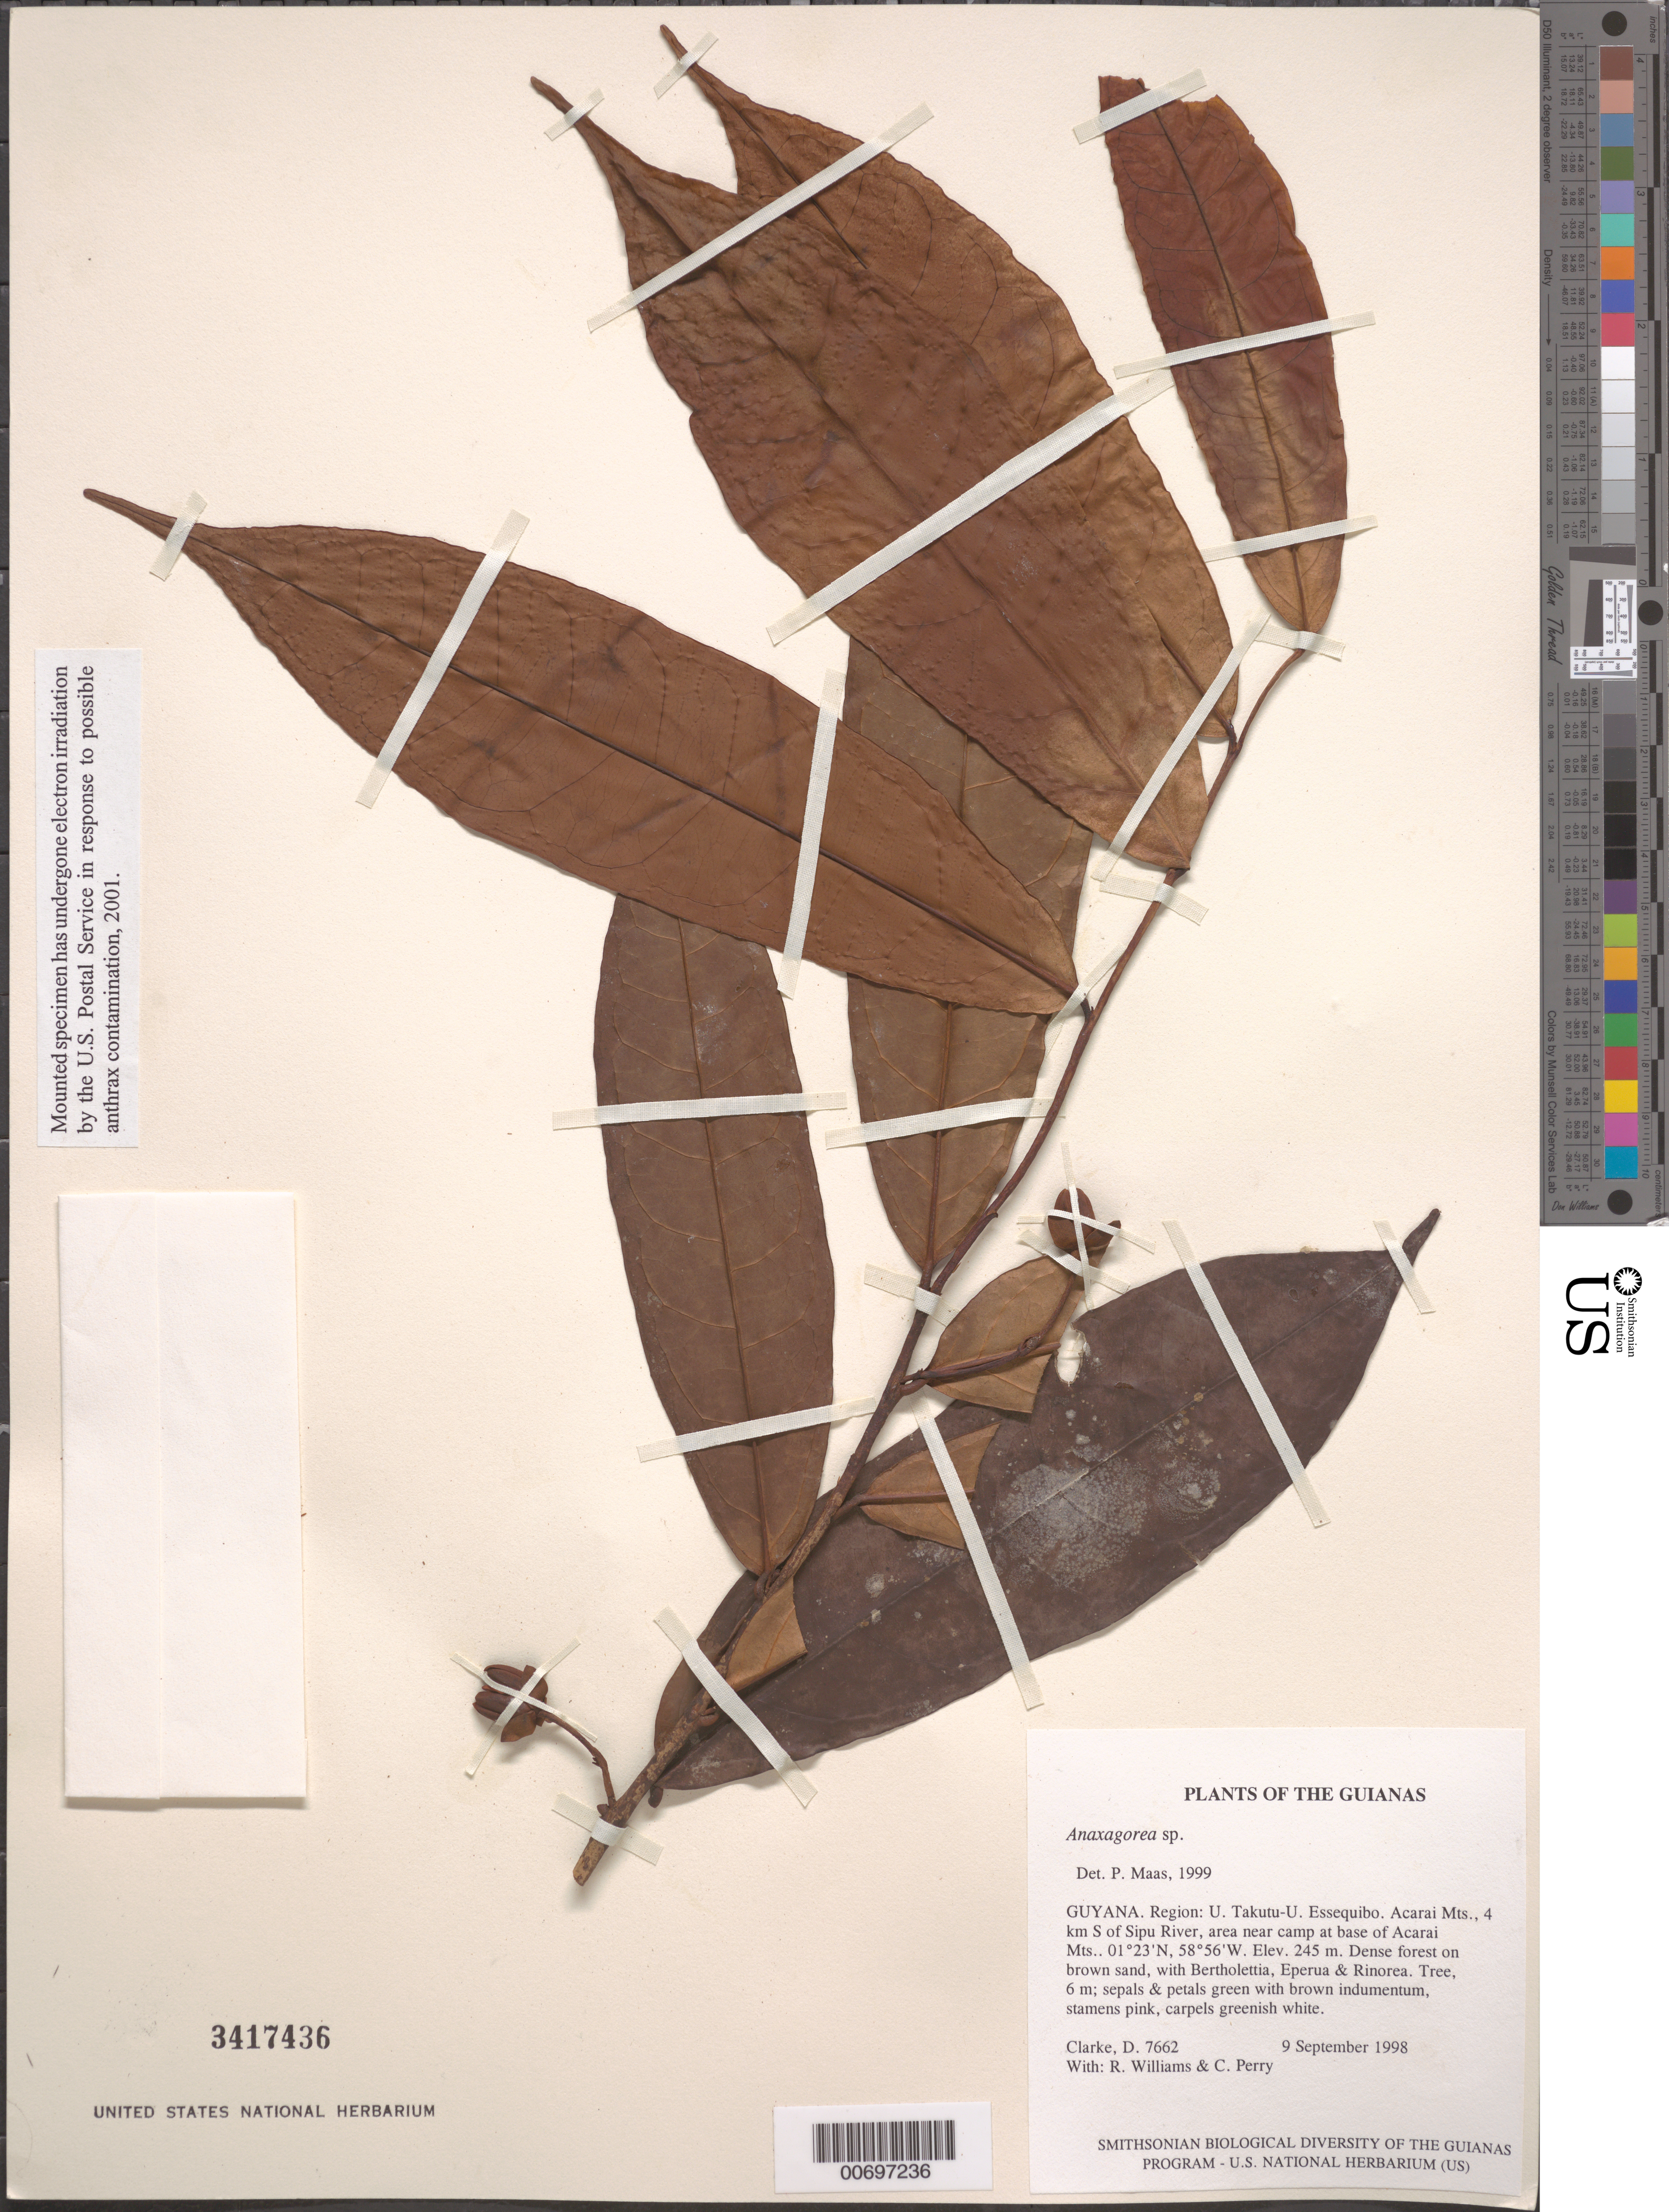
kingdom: Plantae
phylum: Tracheophyta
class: Magnoliopsida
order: Magnoliales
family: Annonaceae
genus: Anaxagorea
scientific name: Anaxagorea sp.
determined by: Maas, Paul J. M.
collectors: H. D. Clarke, R. Williams & C. Perry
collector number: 7662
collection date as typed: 9 September 1998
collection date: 1998-09-09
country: Guyana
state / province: U. Takutu-U. Essequibo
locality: Acarai Mts., 4 km S of Sipu River, area near camp at base of Acarai Mts.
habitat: Dense forest on brown sand, with Bertholettia, Eperua & Rinorea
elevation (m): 245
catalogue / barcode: US 3417436